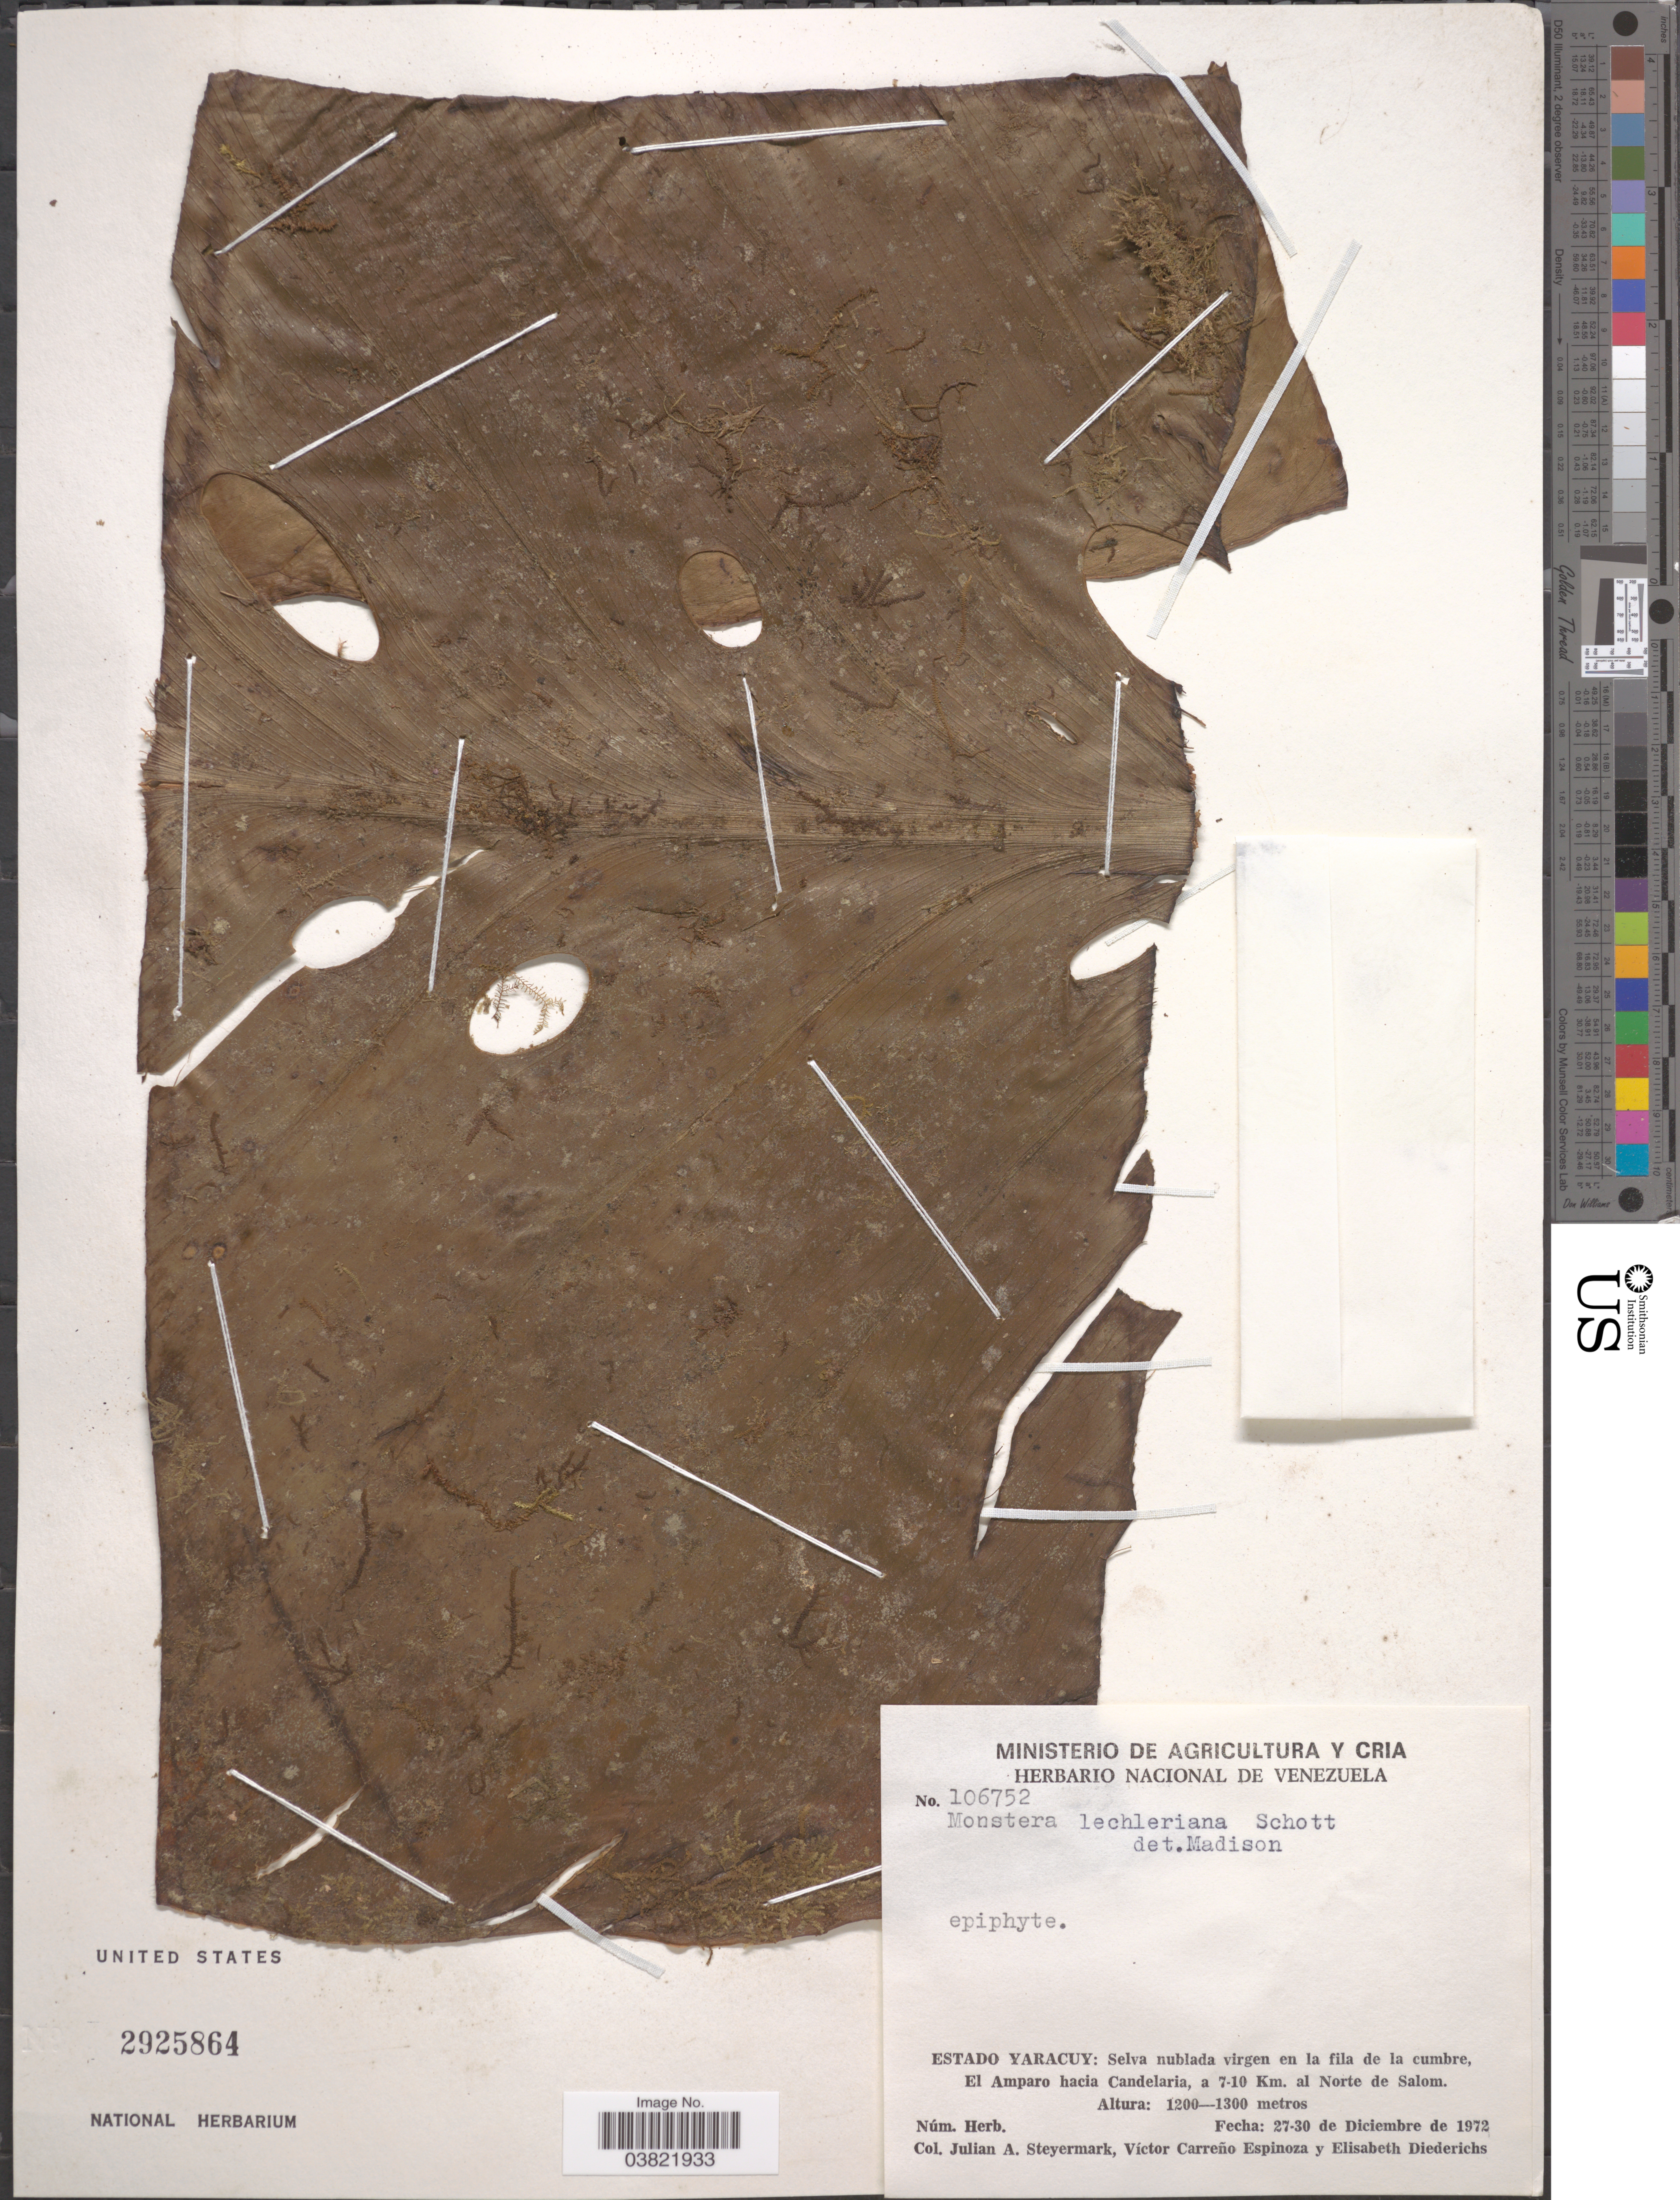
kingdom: Plantae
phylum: Tracheophyta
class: Liliopsida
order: Alismatales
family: Araceae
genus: Monstera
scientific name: Monstera lechleriana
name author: Schott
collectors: J. Steyermark, V. Carreño E. & E. Diederichs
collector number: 106752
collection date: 1972-12-27/1972-12-30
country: Venezuela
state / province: Yaracuy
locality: Selva nublada virgen en la fila de la cumbre, El Amparo hacia Candelaria, a 7-10 Km. al Norte de Salom.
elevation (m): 1200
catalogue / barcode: US 2925864